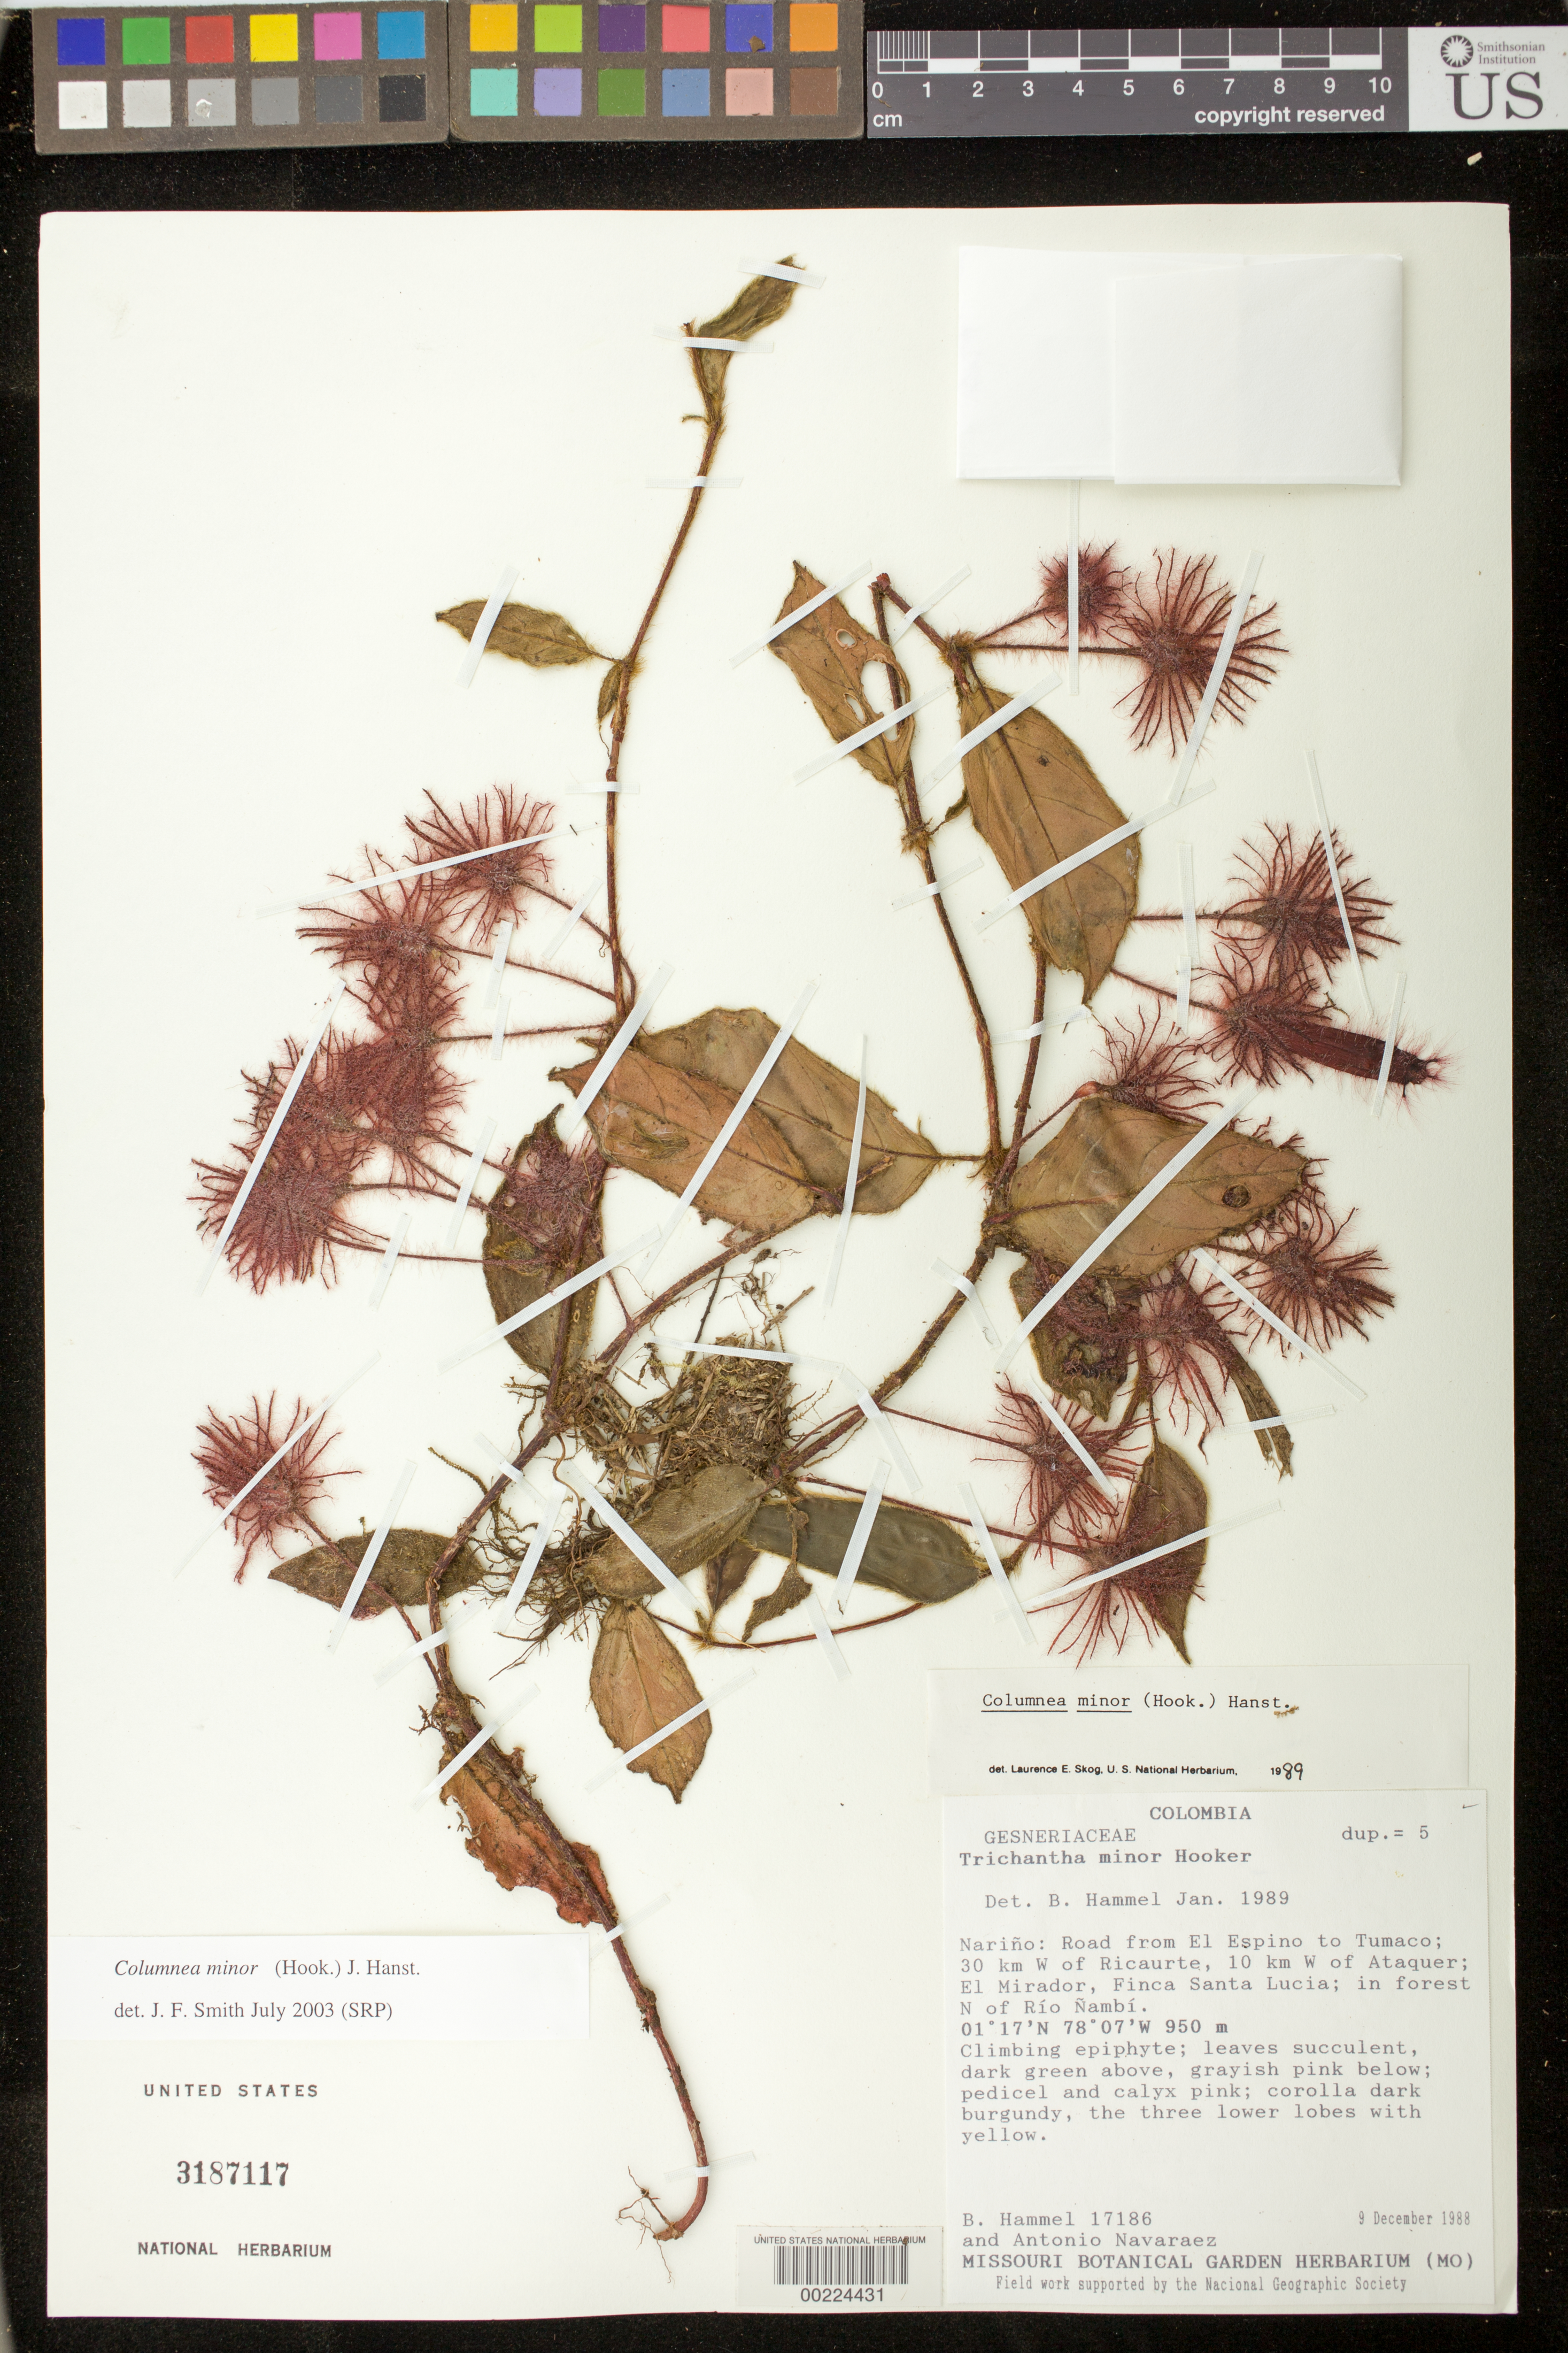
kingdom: Plantae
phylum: Tracheophyta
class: Magnoliopsida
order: Lamiales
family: Gesneriaceae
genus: Columnea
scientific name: Columnea minor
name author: (Hook.) Hanst.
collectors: B. Hammel & A. Navaraez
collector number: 17186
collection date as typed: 09 Dec 1988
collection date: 1988-12-09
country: Colombia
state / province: Nariño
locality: Road from El Espino to Tumaco, 30 km W of Ricaurte, 10 km W of Ataquer, El Mirador, Finca Santa Lucia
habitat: In forest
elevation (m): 950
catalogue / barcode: US 3187117